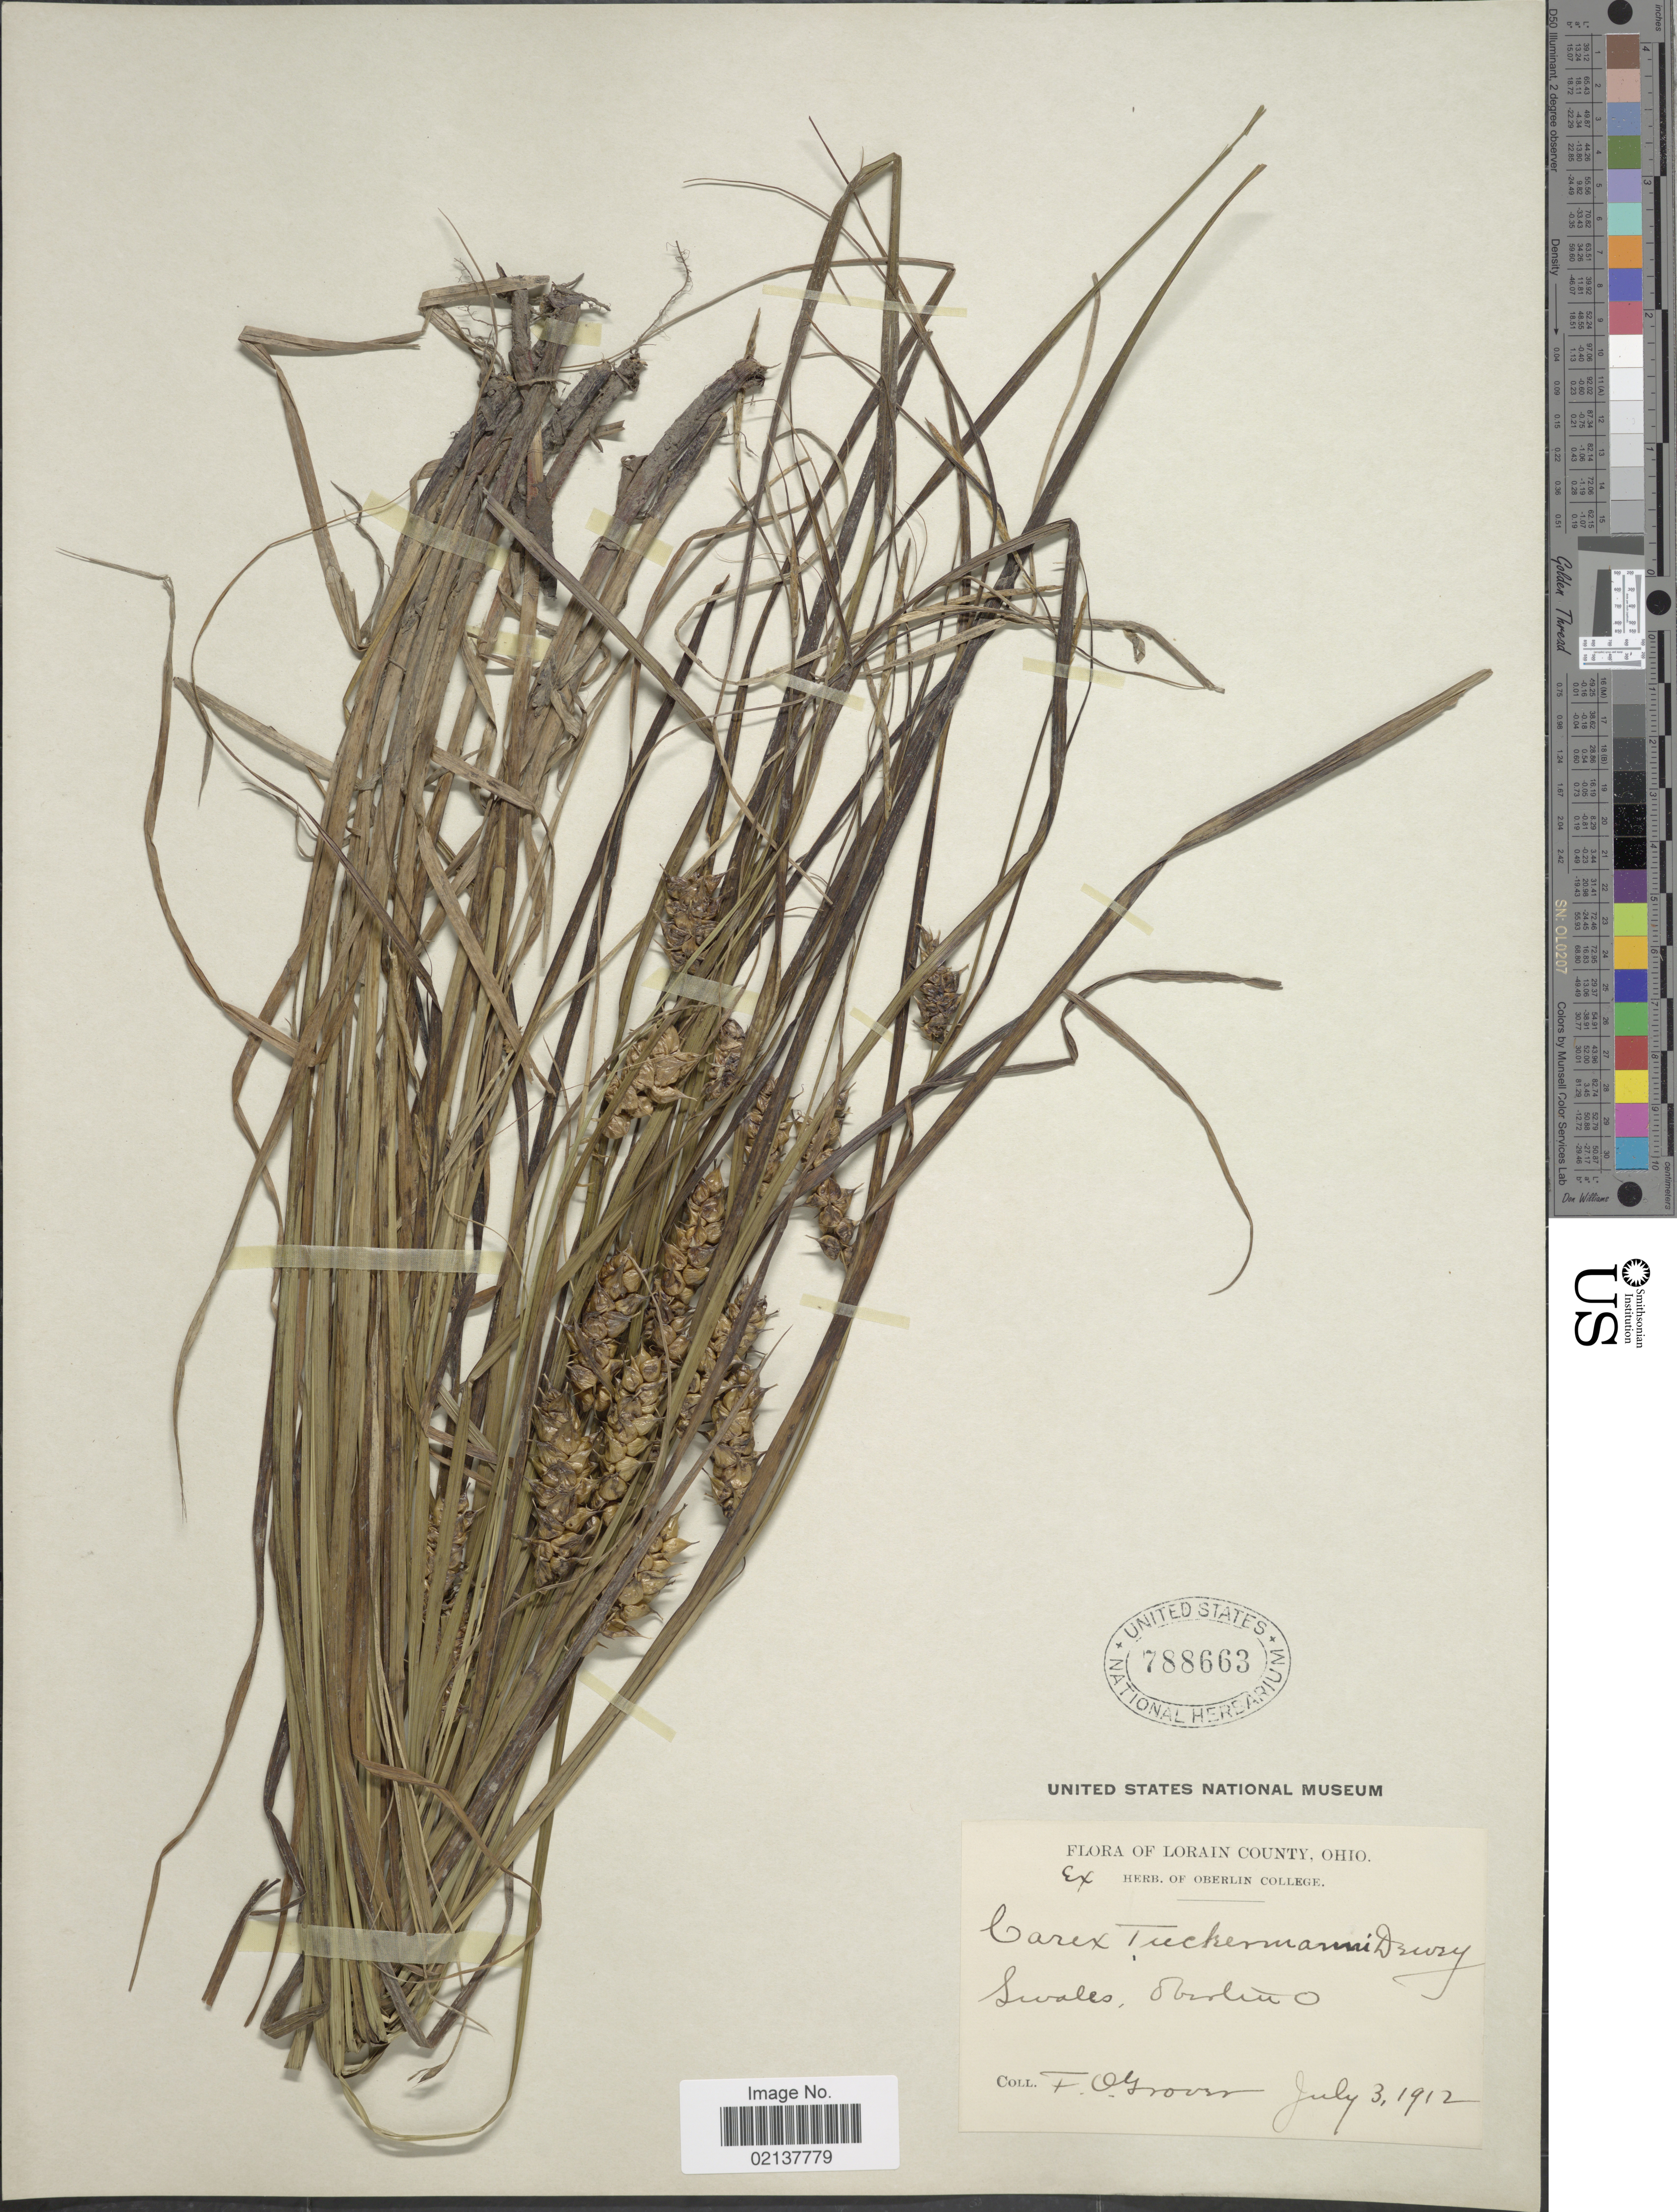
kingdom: Plantae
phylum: Tracheophyta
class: Liliopsida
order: Poales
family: Cyperaceae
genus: Carex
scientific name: Carex tuckermanii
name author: Boott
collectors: F. Grover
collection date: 1912-07-03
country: United States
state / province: Ohio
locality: Lorain County, Swales, Oberlin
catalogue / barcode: US 788663